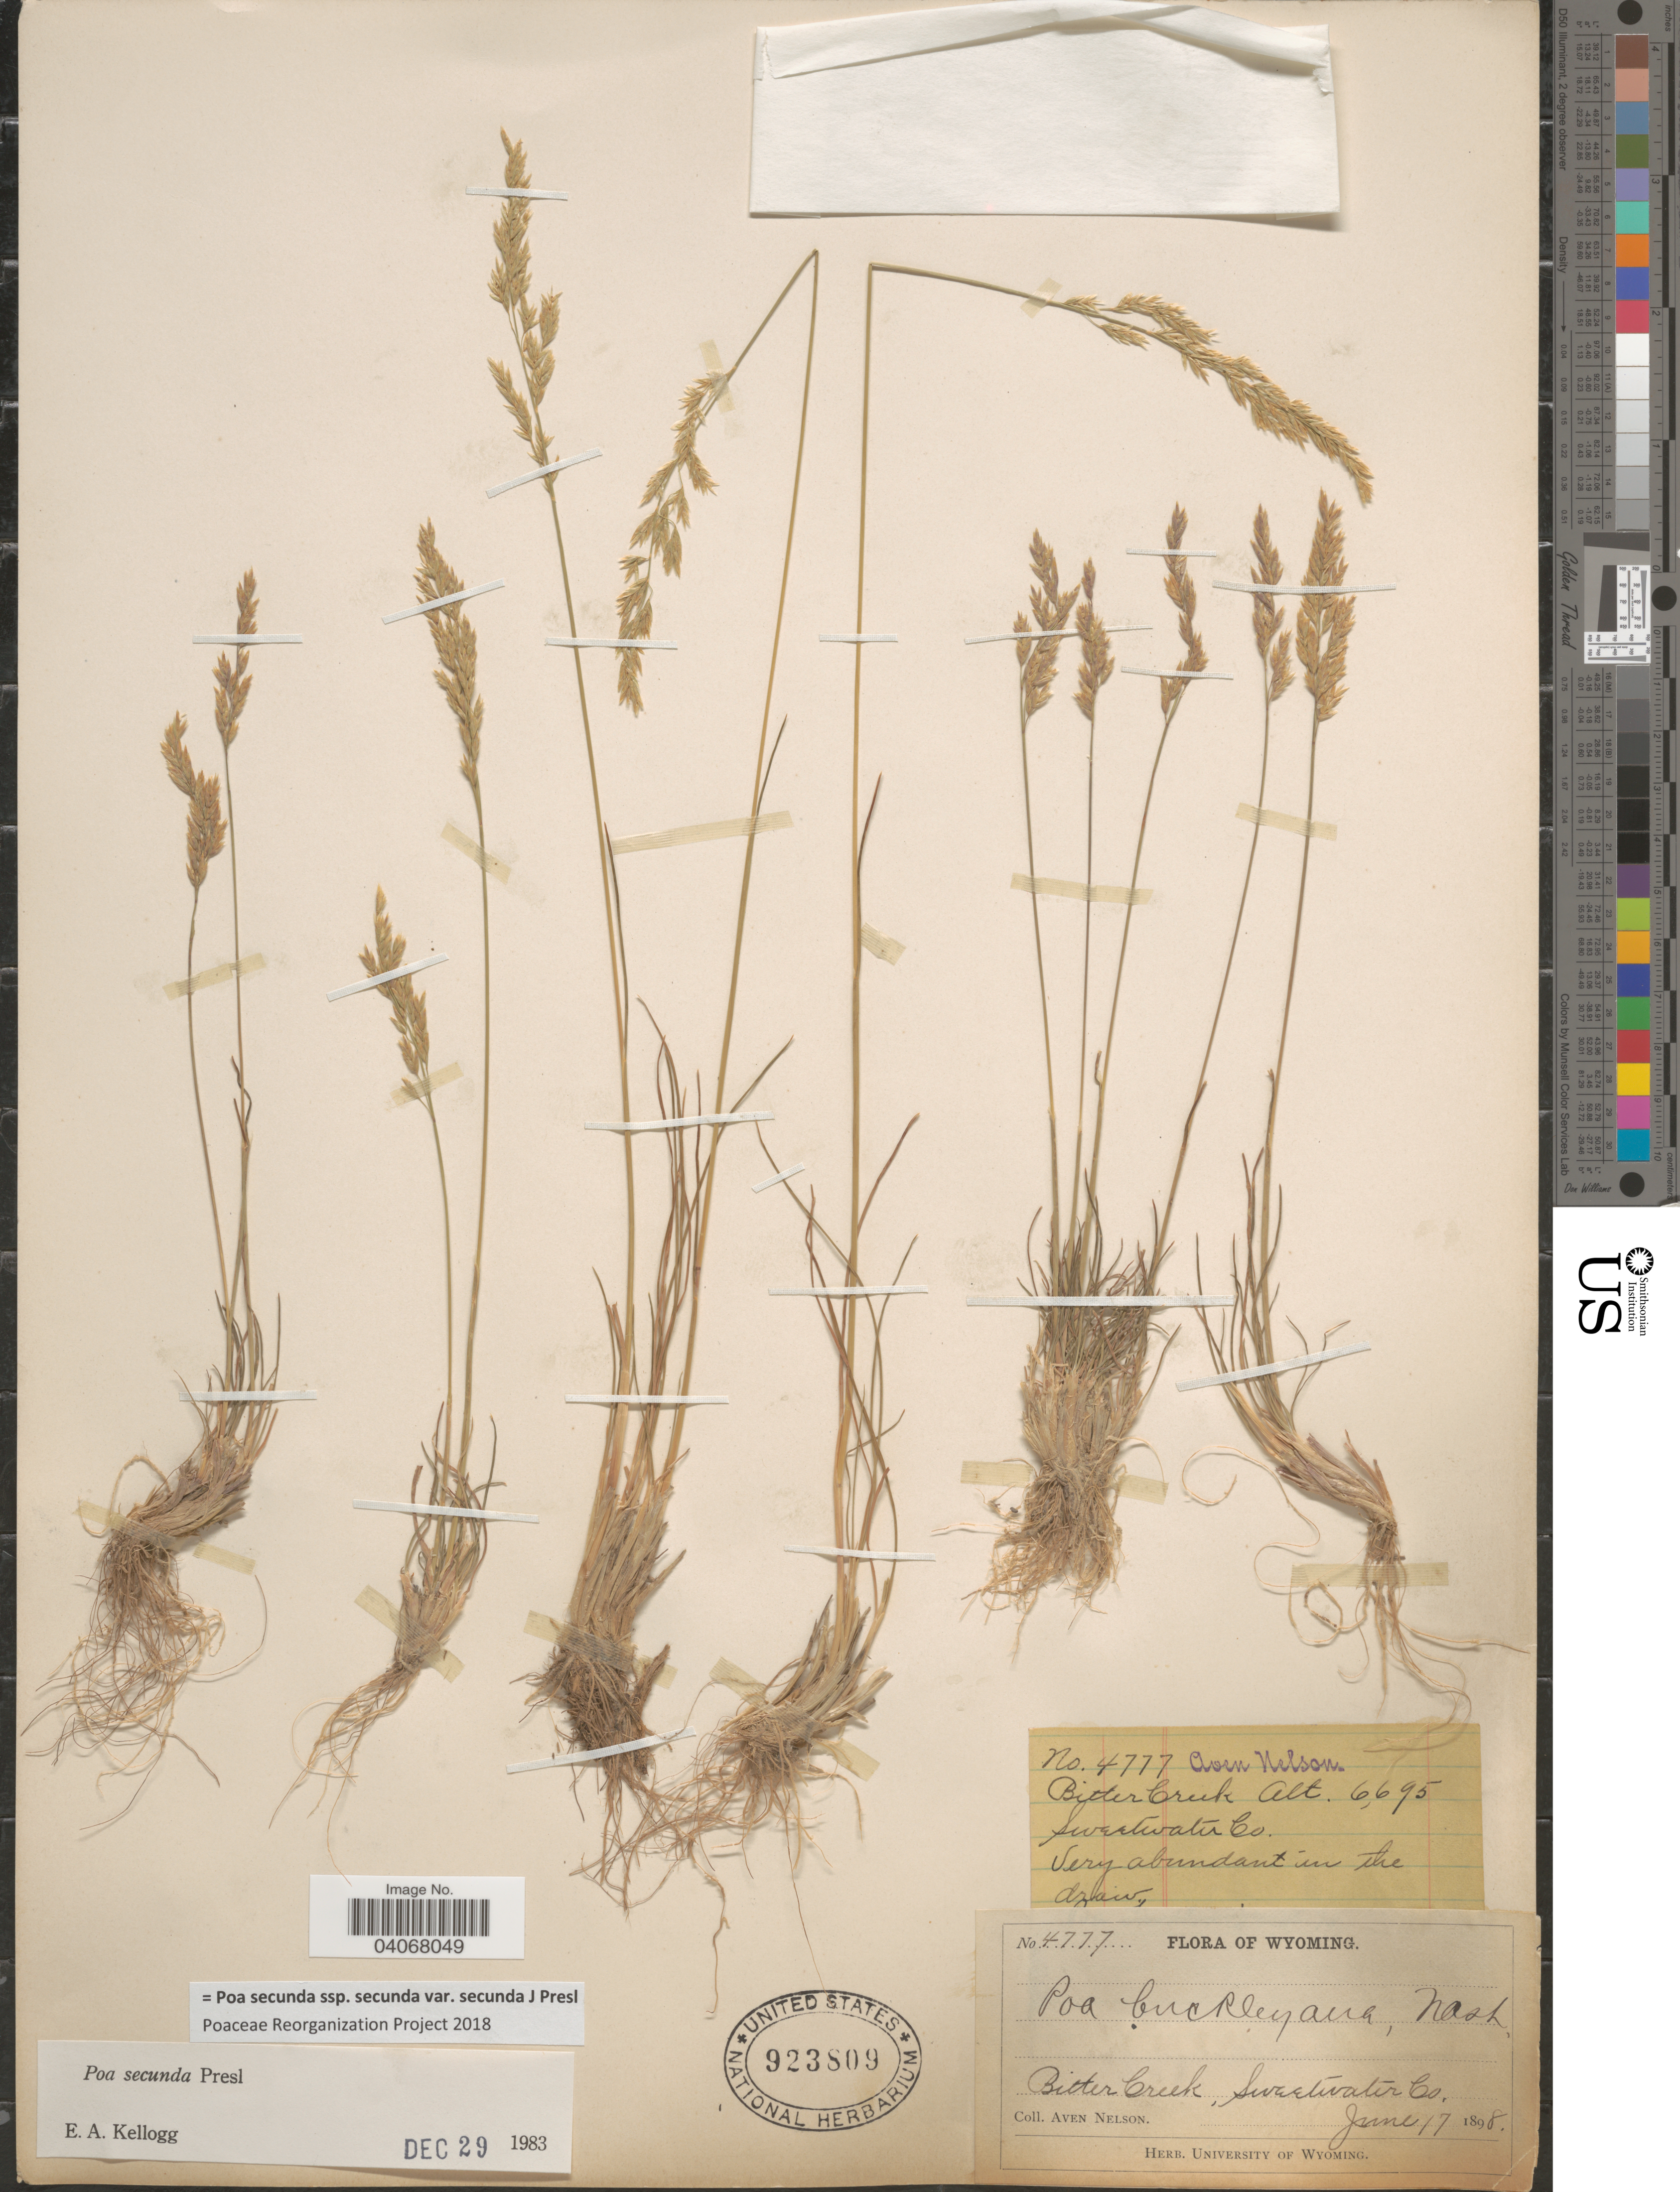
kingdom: Plantae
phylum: Tracheophyta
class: Liliopsida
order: Poales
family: Poaceae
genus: Poa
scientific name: Poa secunda subsp. secunda var. secunda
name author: J. Presl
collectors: A. Nelson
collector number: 4777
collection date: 1898-06-17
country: United States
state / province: Wyoming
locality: Bitter Creek, Sweetwater Co.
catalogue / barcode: US 923809